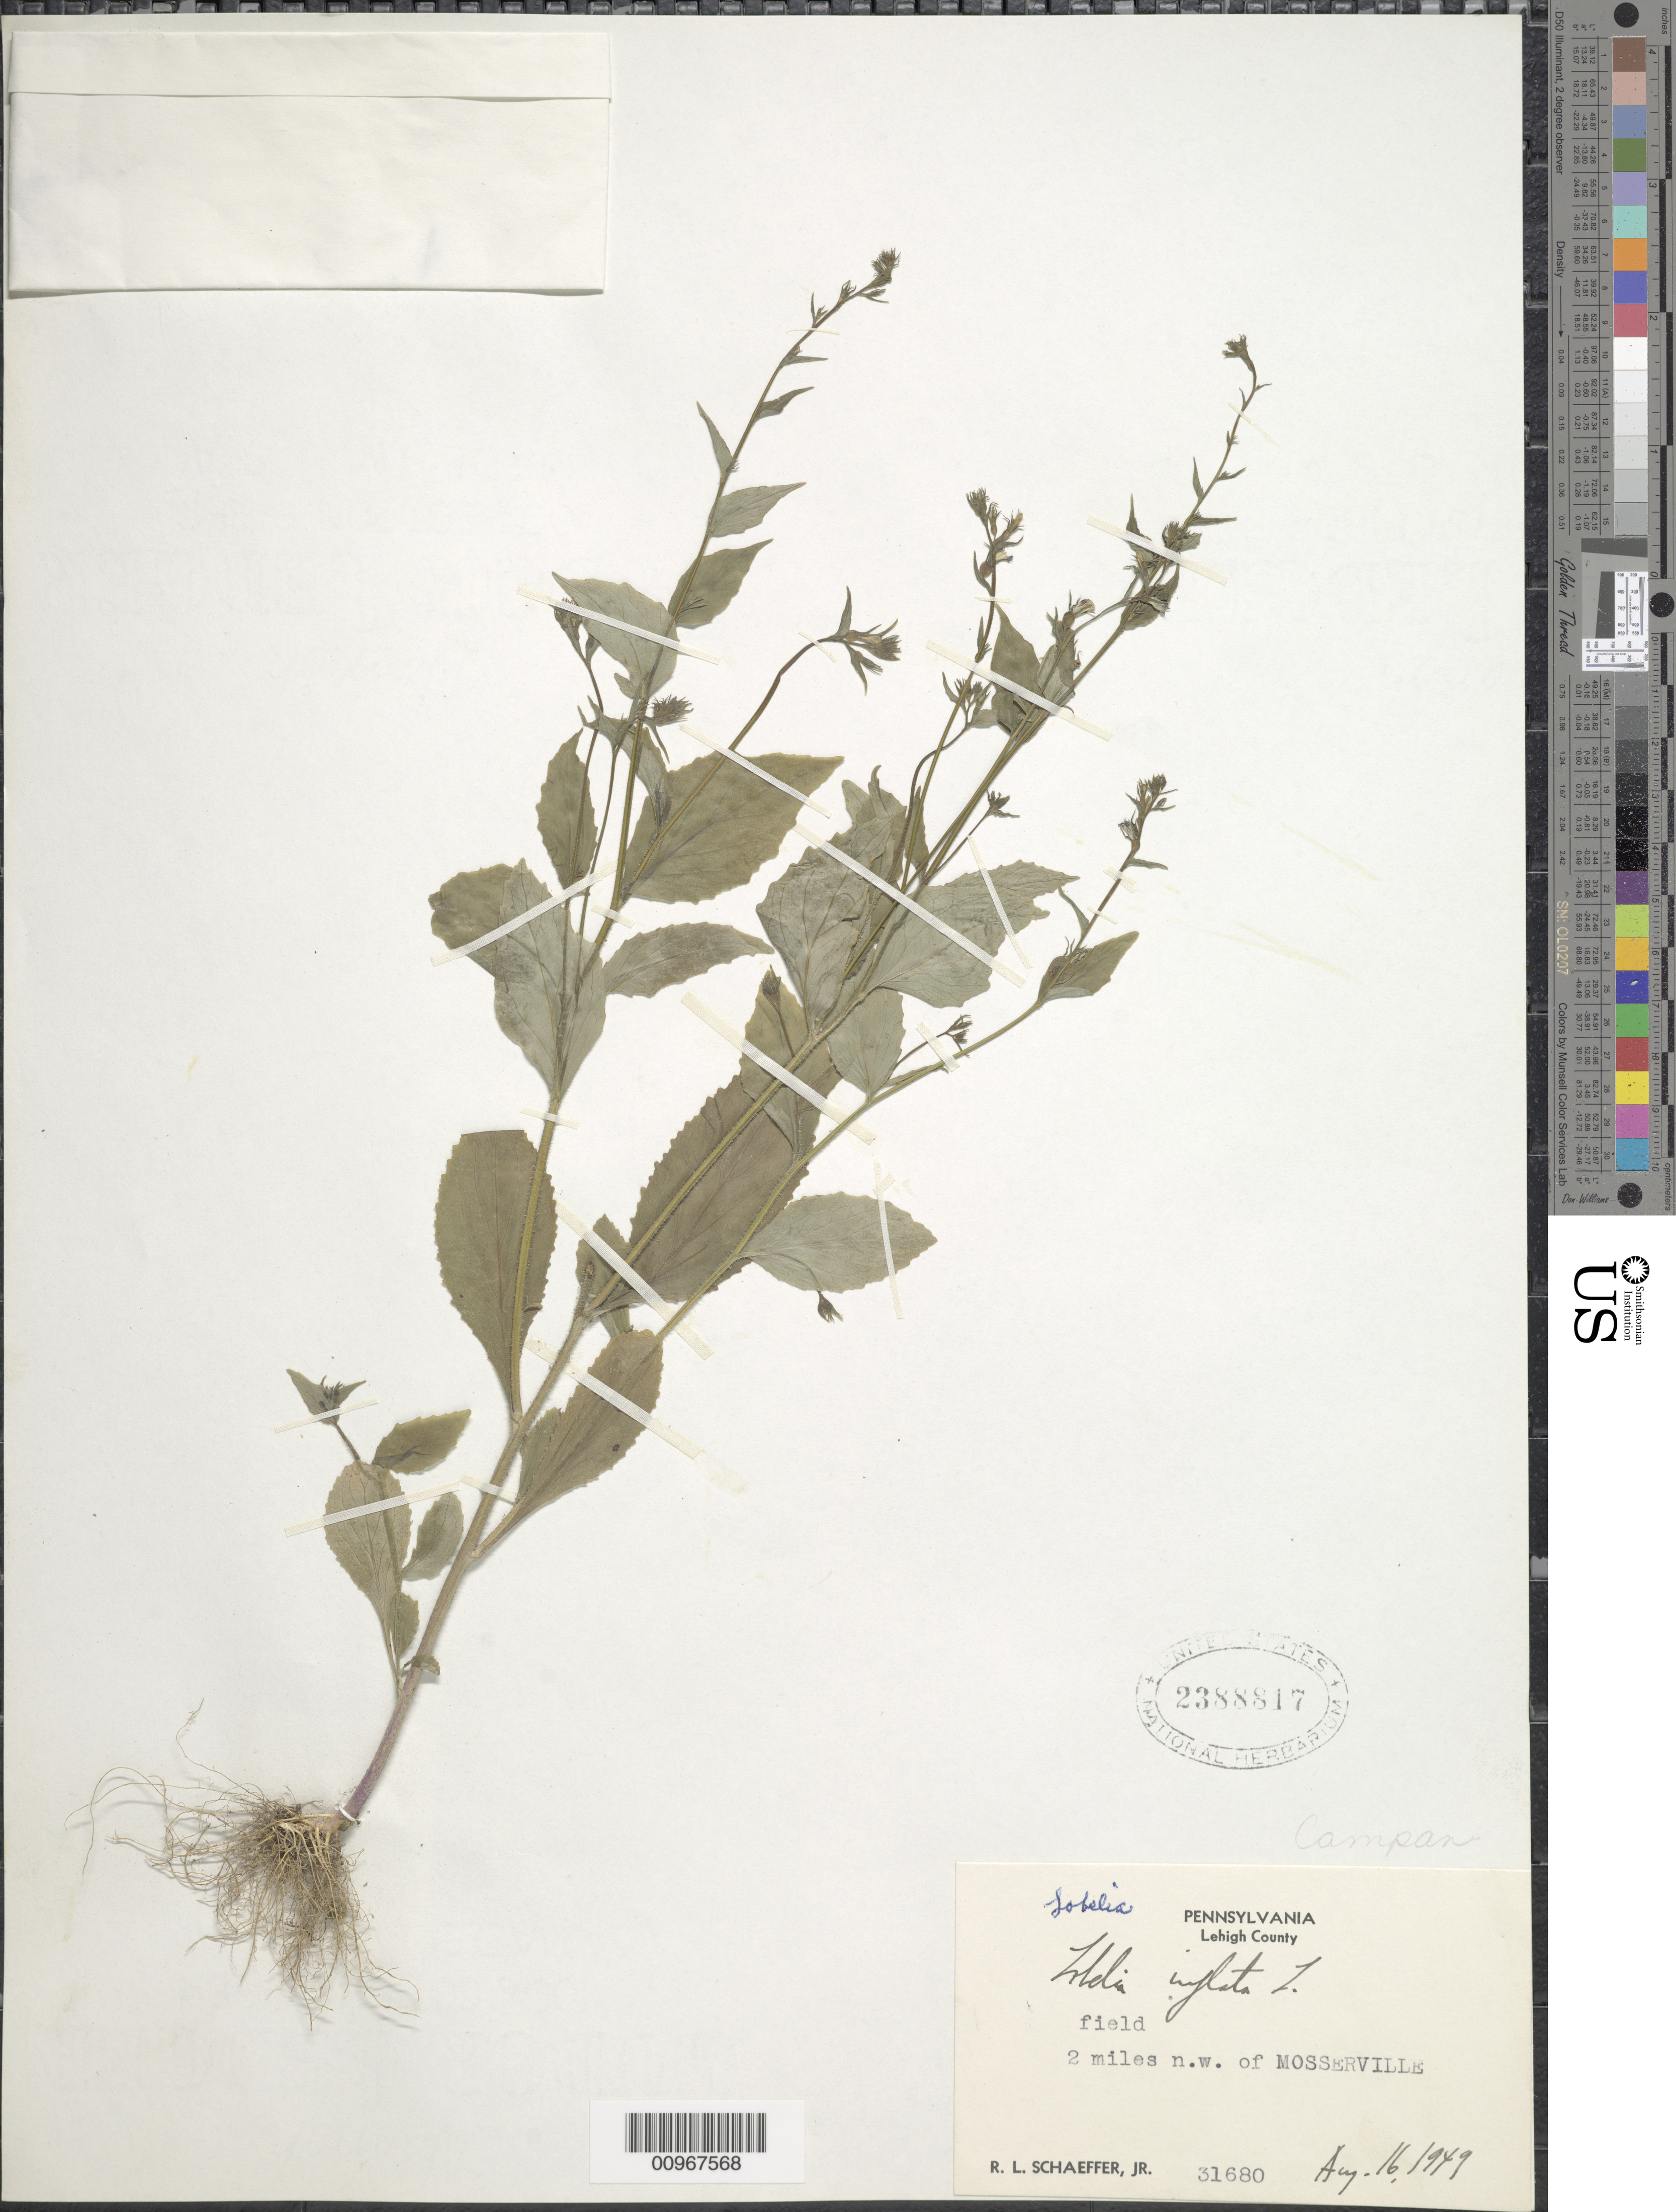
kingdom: Plantae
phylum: Tracheophyta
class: Magnoliopsida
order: Asterales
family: Campanulaceae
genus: Lobelia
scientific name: Lobelia inflata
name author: L.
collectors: R. Schaeffer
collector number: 31680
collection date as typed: Aug. 16, 1949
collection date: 1949-08-16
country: United States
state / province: Pennsylvania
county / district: Lehigh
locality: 2 miles NW of Mosserville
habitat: field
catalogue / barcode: US 2388817